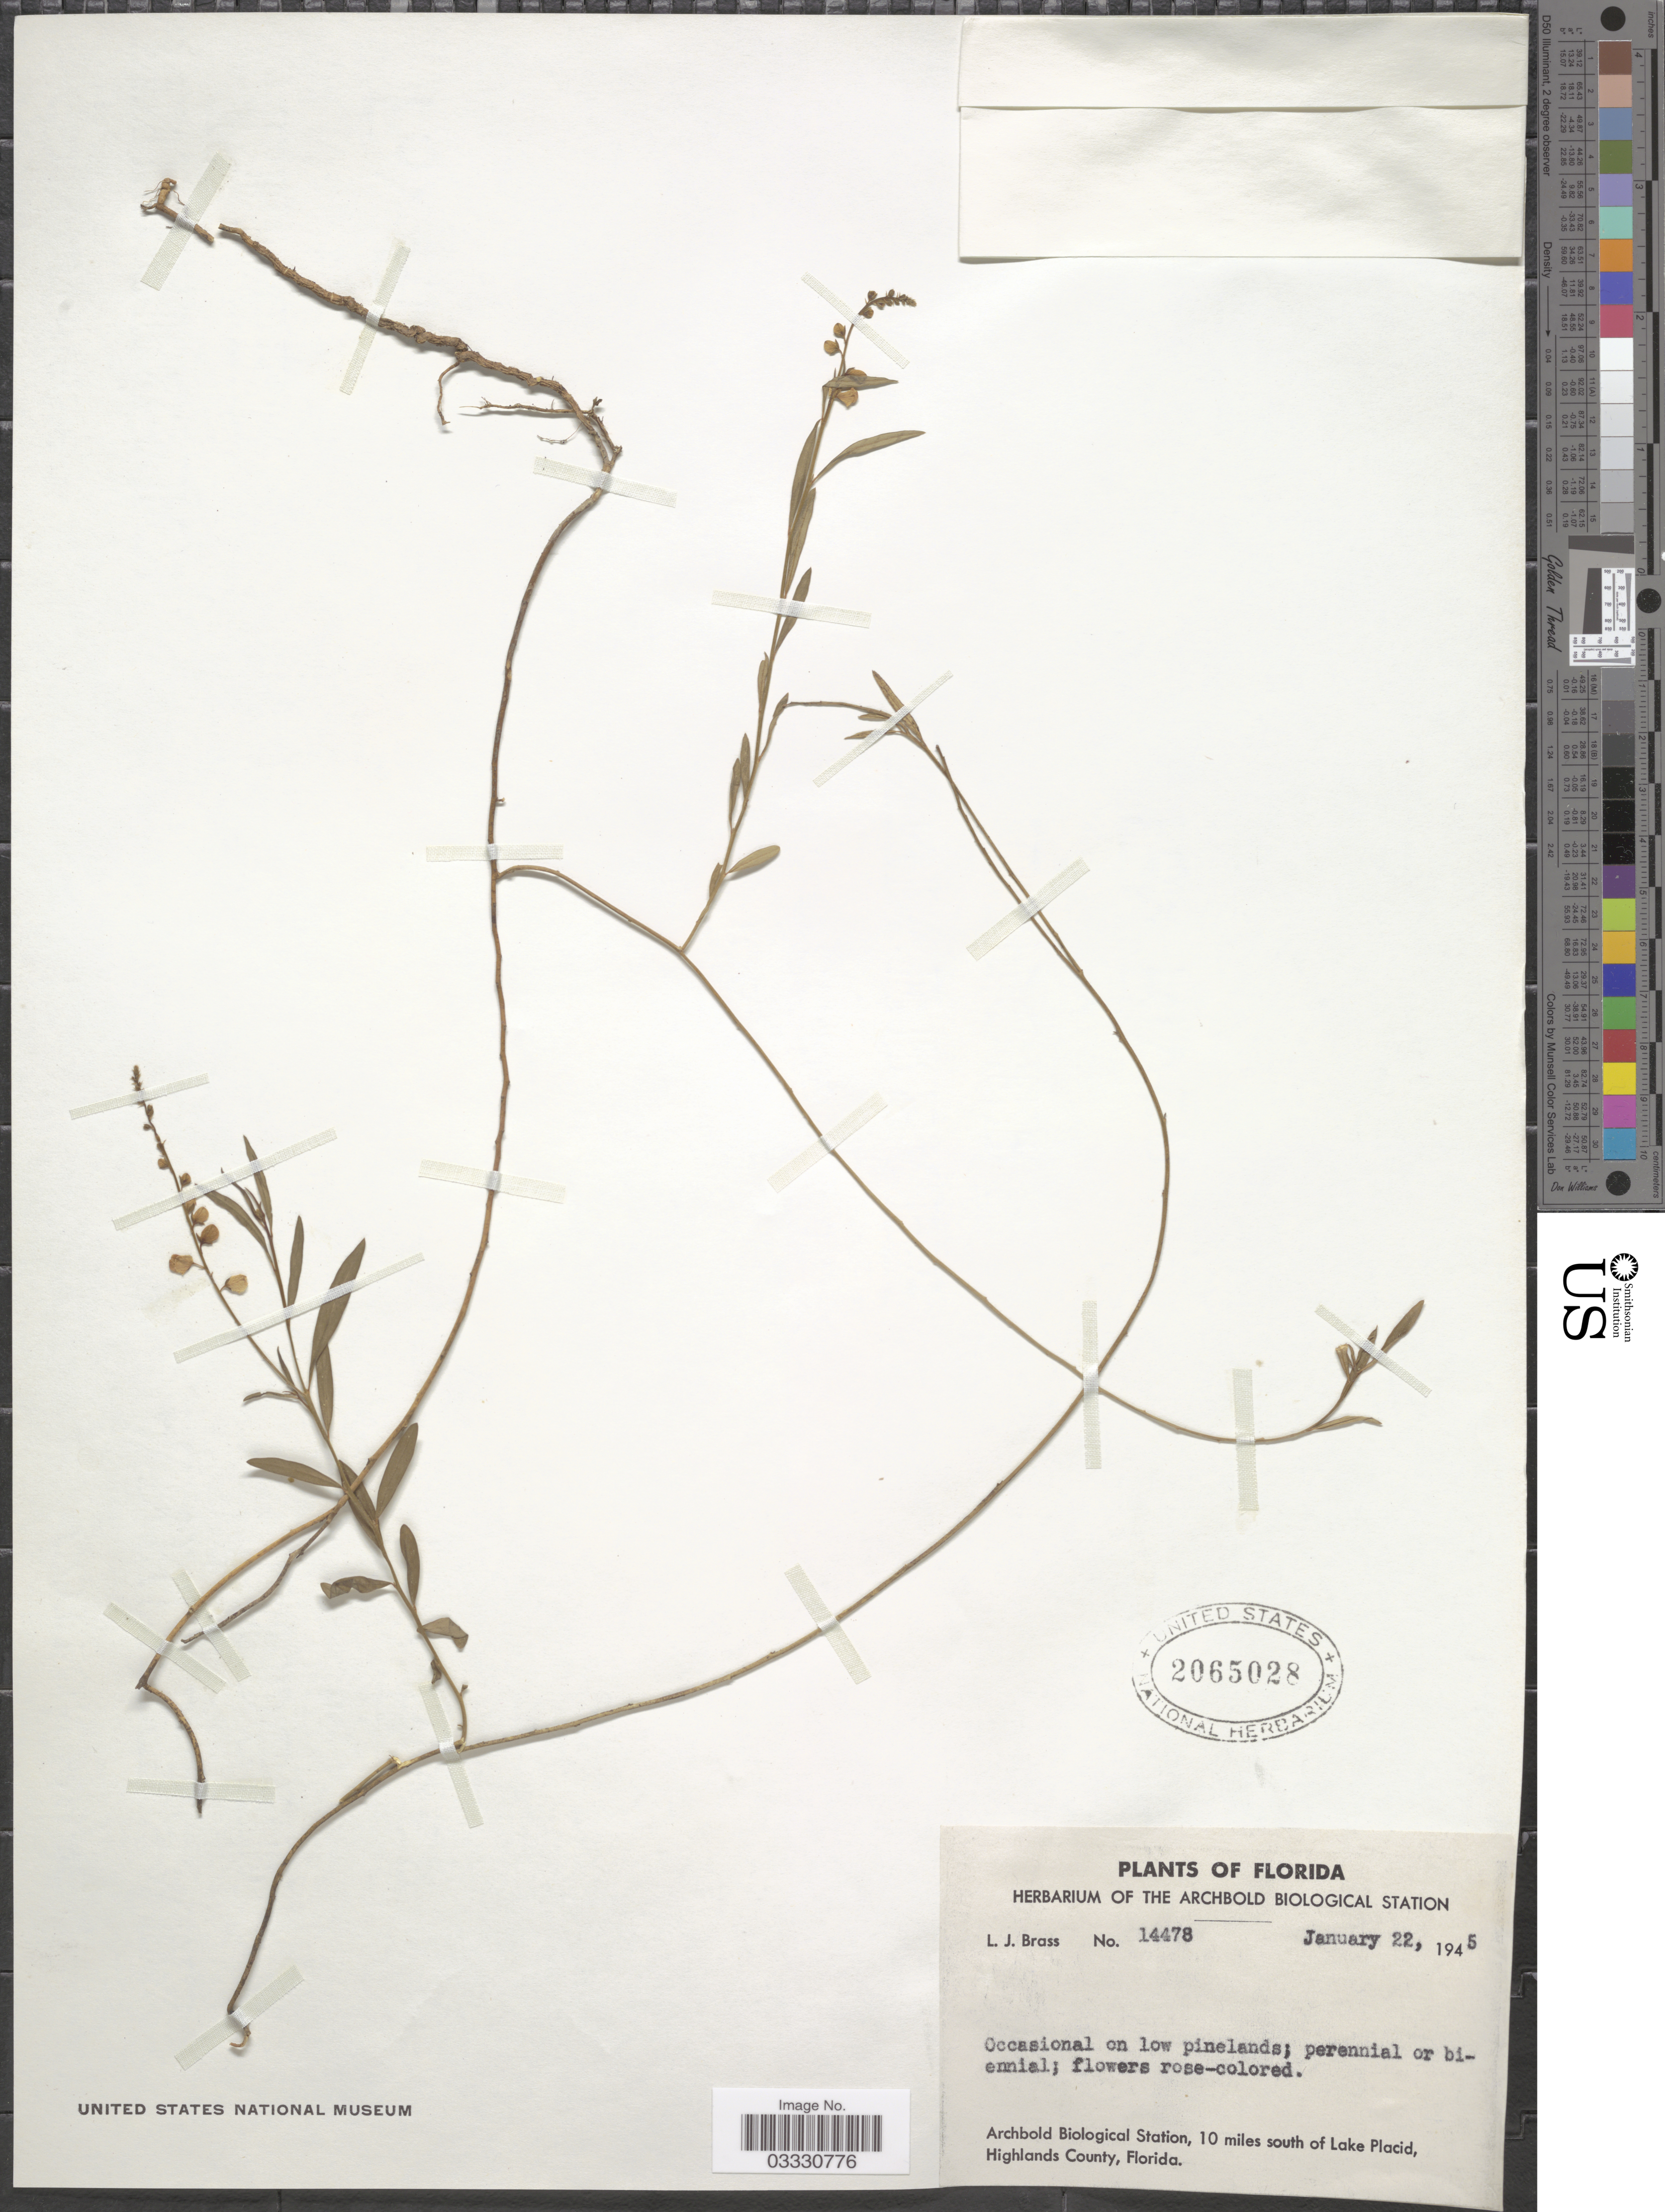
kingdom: Plantae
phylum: Tracheophyta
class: Magnoliopsida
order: Fabales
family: Polygalaceae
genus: Asemeia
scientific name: Asemeia grandiflora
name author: (Walter) Small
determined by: Strong, Mark T., (BOT), Smithsonian Institution - National Museum of Natural History (UNITED STATES)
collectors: L. J. Brass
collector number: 14478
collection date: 1945-01-22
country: United States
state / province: Florida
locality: Archbold Biological Station, 10 miles south of Lake Placid, Highlands County.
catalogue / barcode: US 2065028